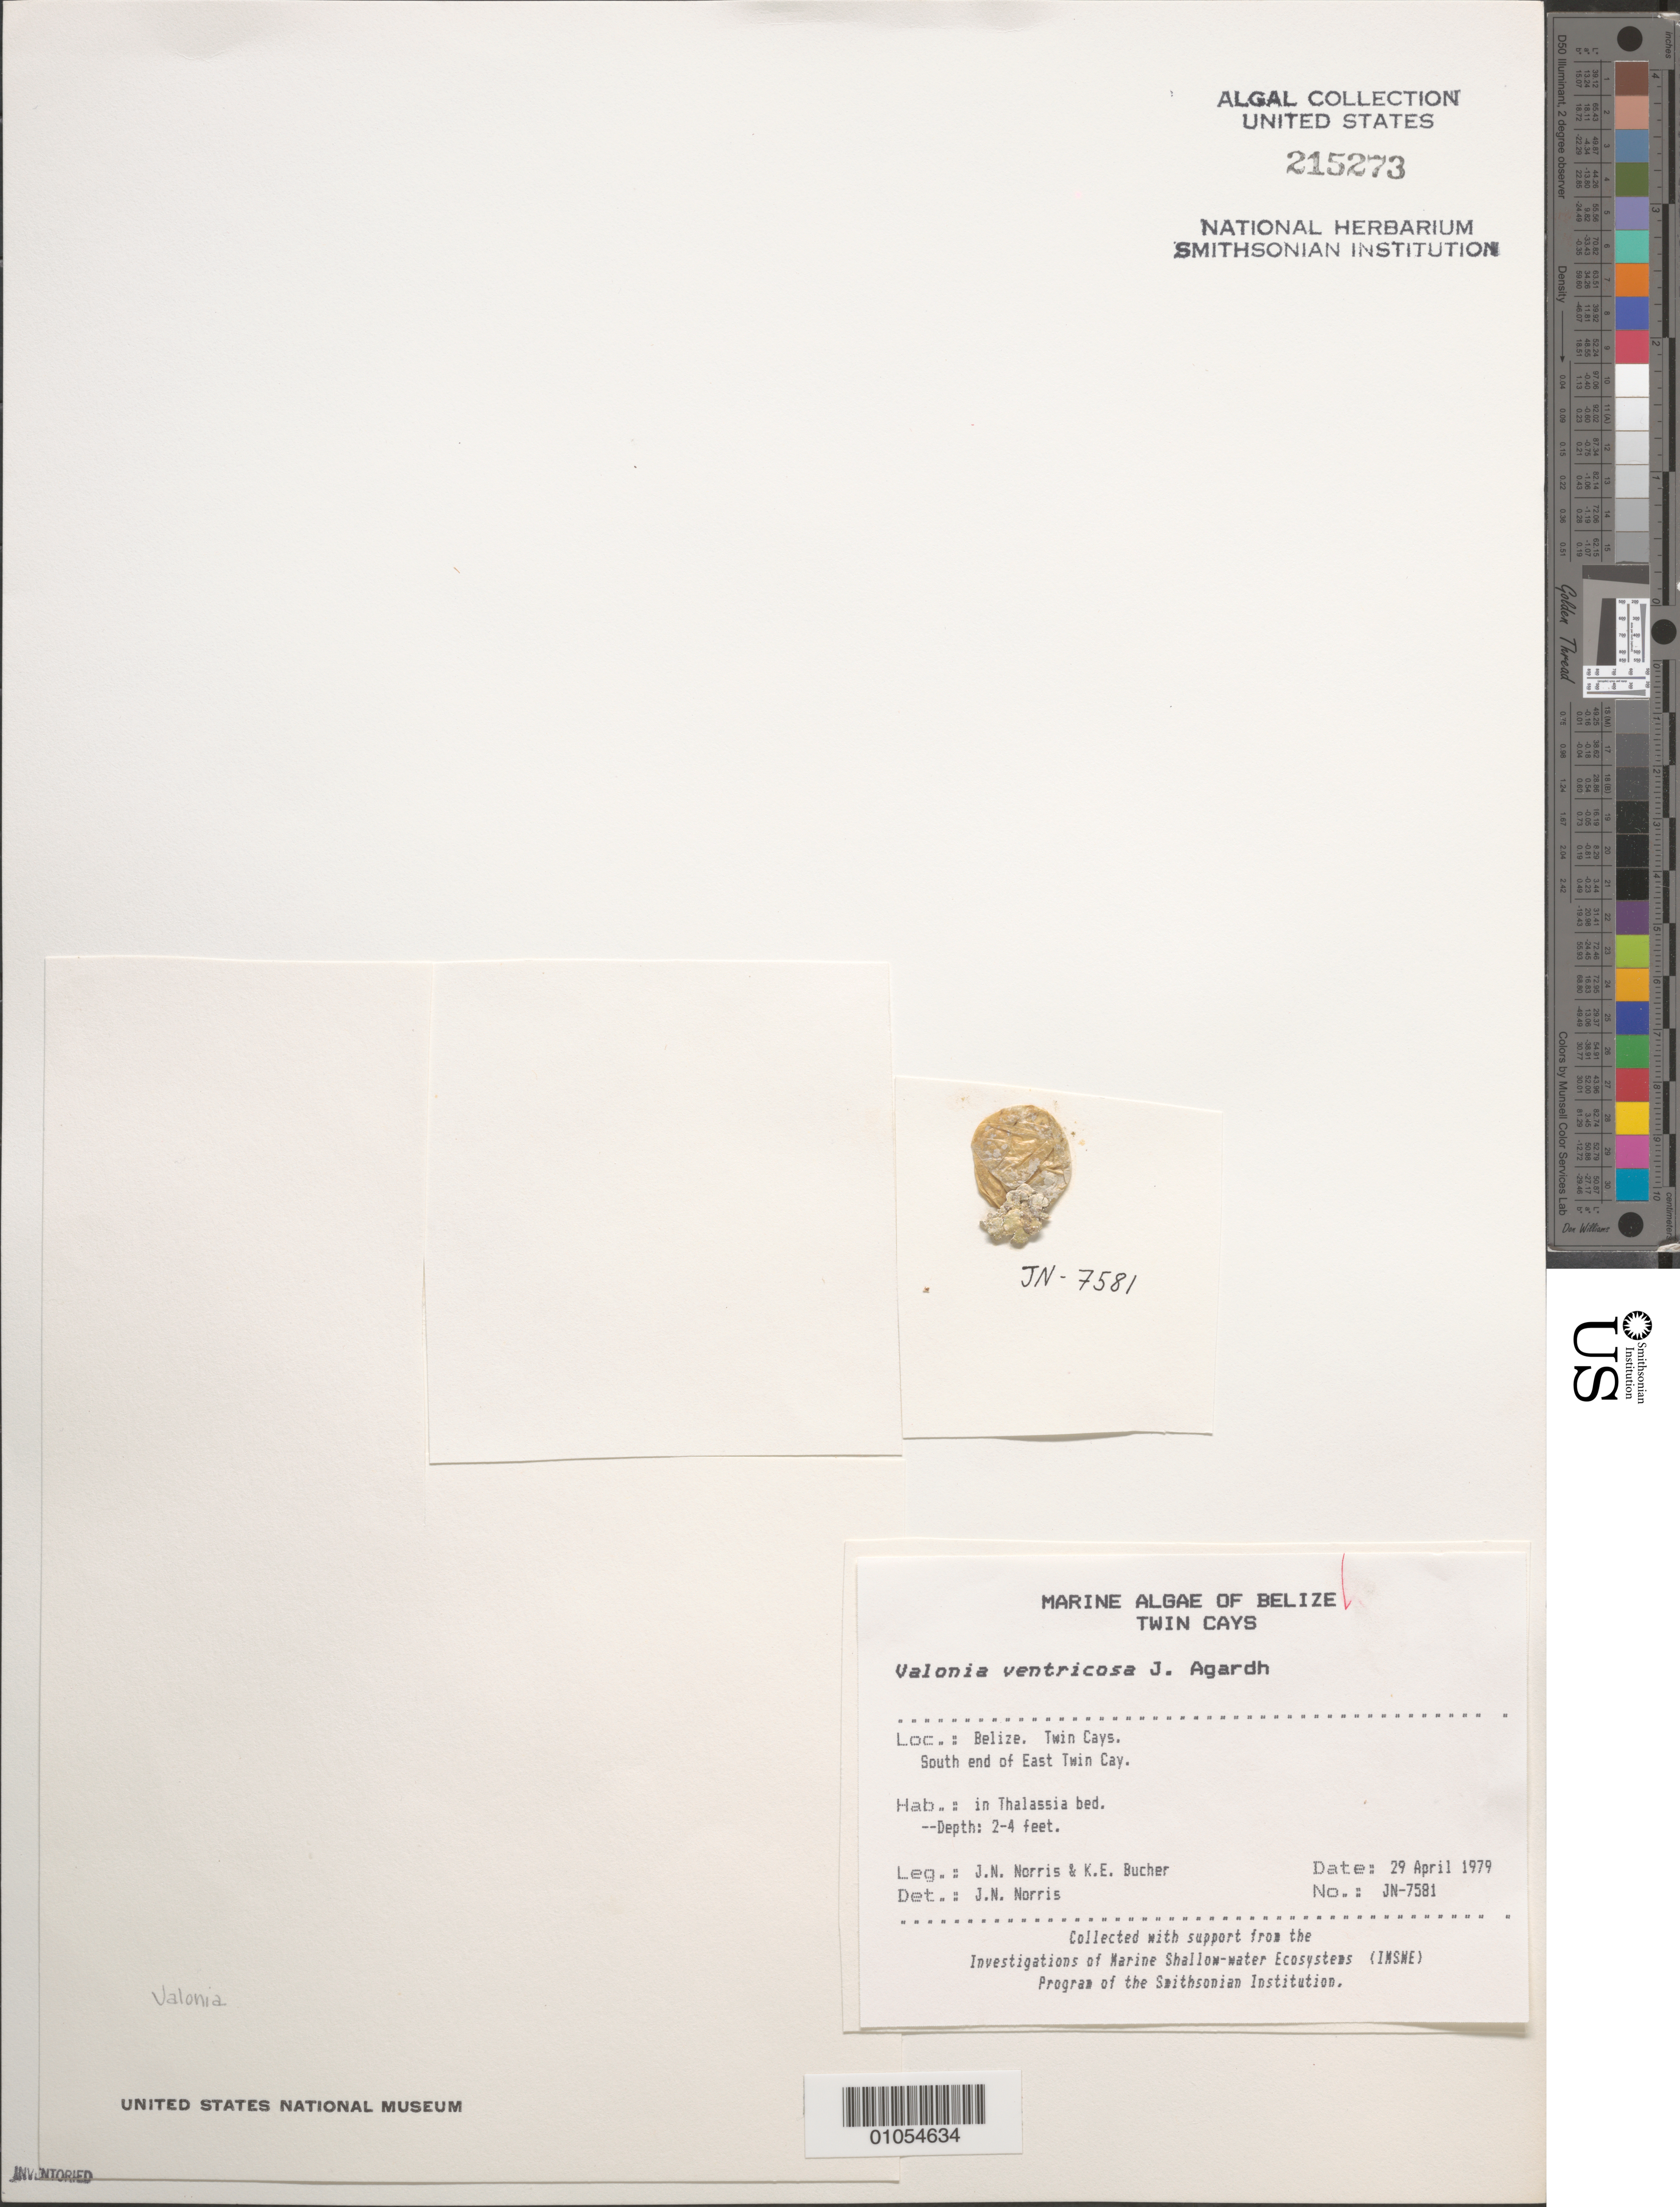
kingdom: Plantae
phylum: Chlorophyta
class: Ulvophyceae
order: Siphonocladales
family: Valoniaceae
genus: Valonia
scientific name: Valonia ventricosa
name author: J. Agardh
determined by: Norris, James N.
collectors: J. N. Norris & K. E. Bucher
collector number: JN-7581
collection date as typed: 29 Apr 1979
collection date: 1979-04-29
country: Belize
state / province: Stann Creek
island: East Twin Cay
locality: South end of East Twin Cay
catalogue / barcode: US 215273